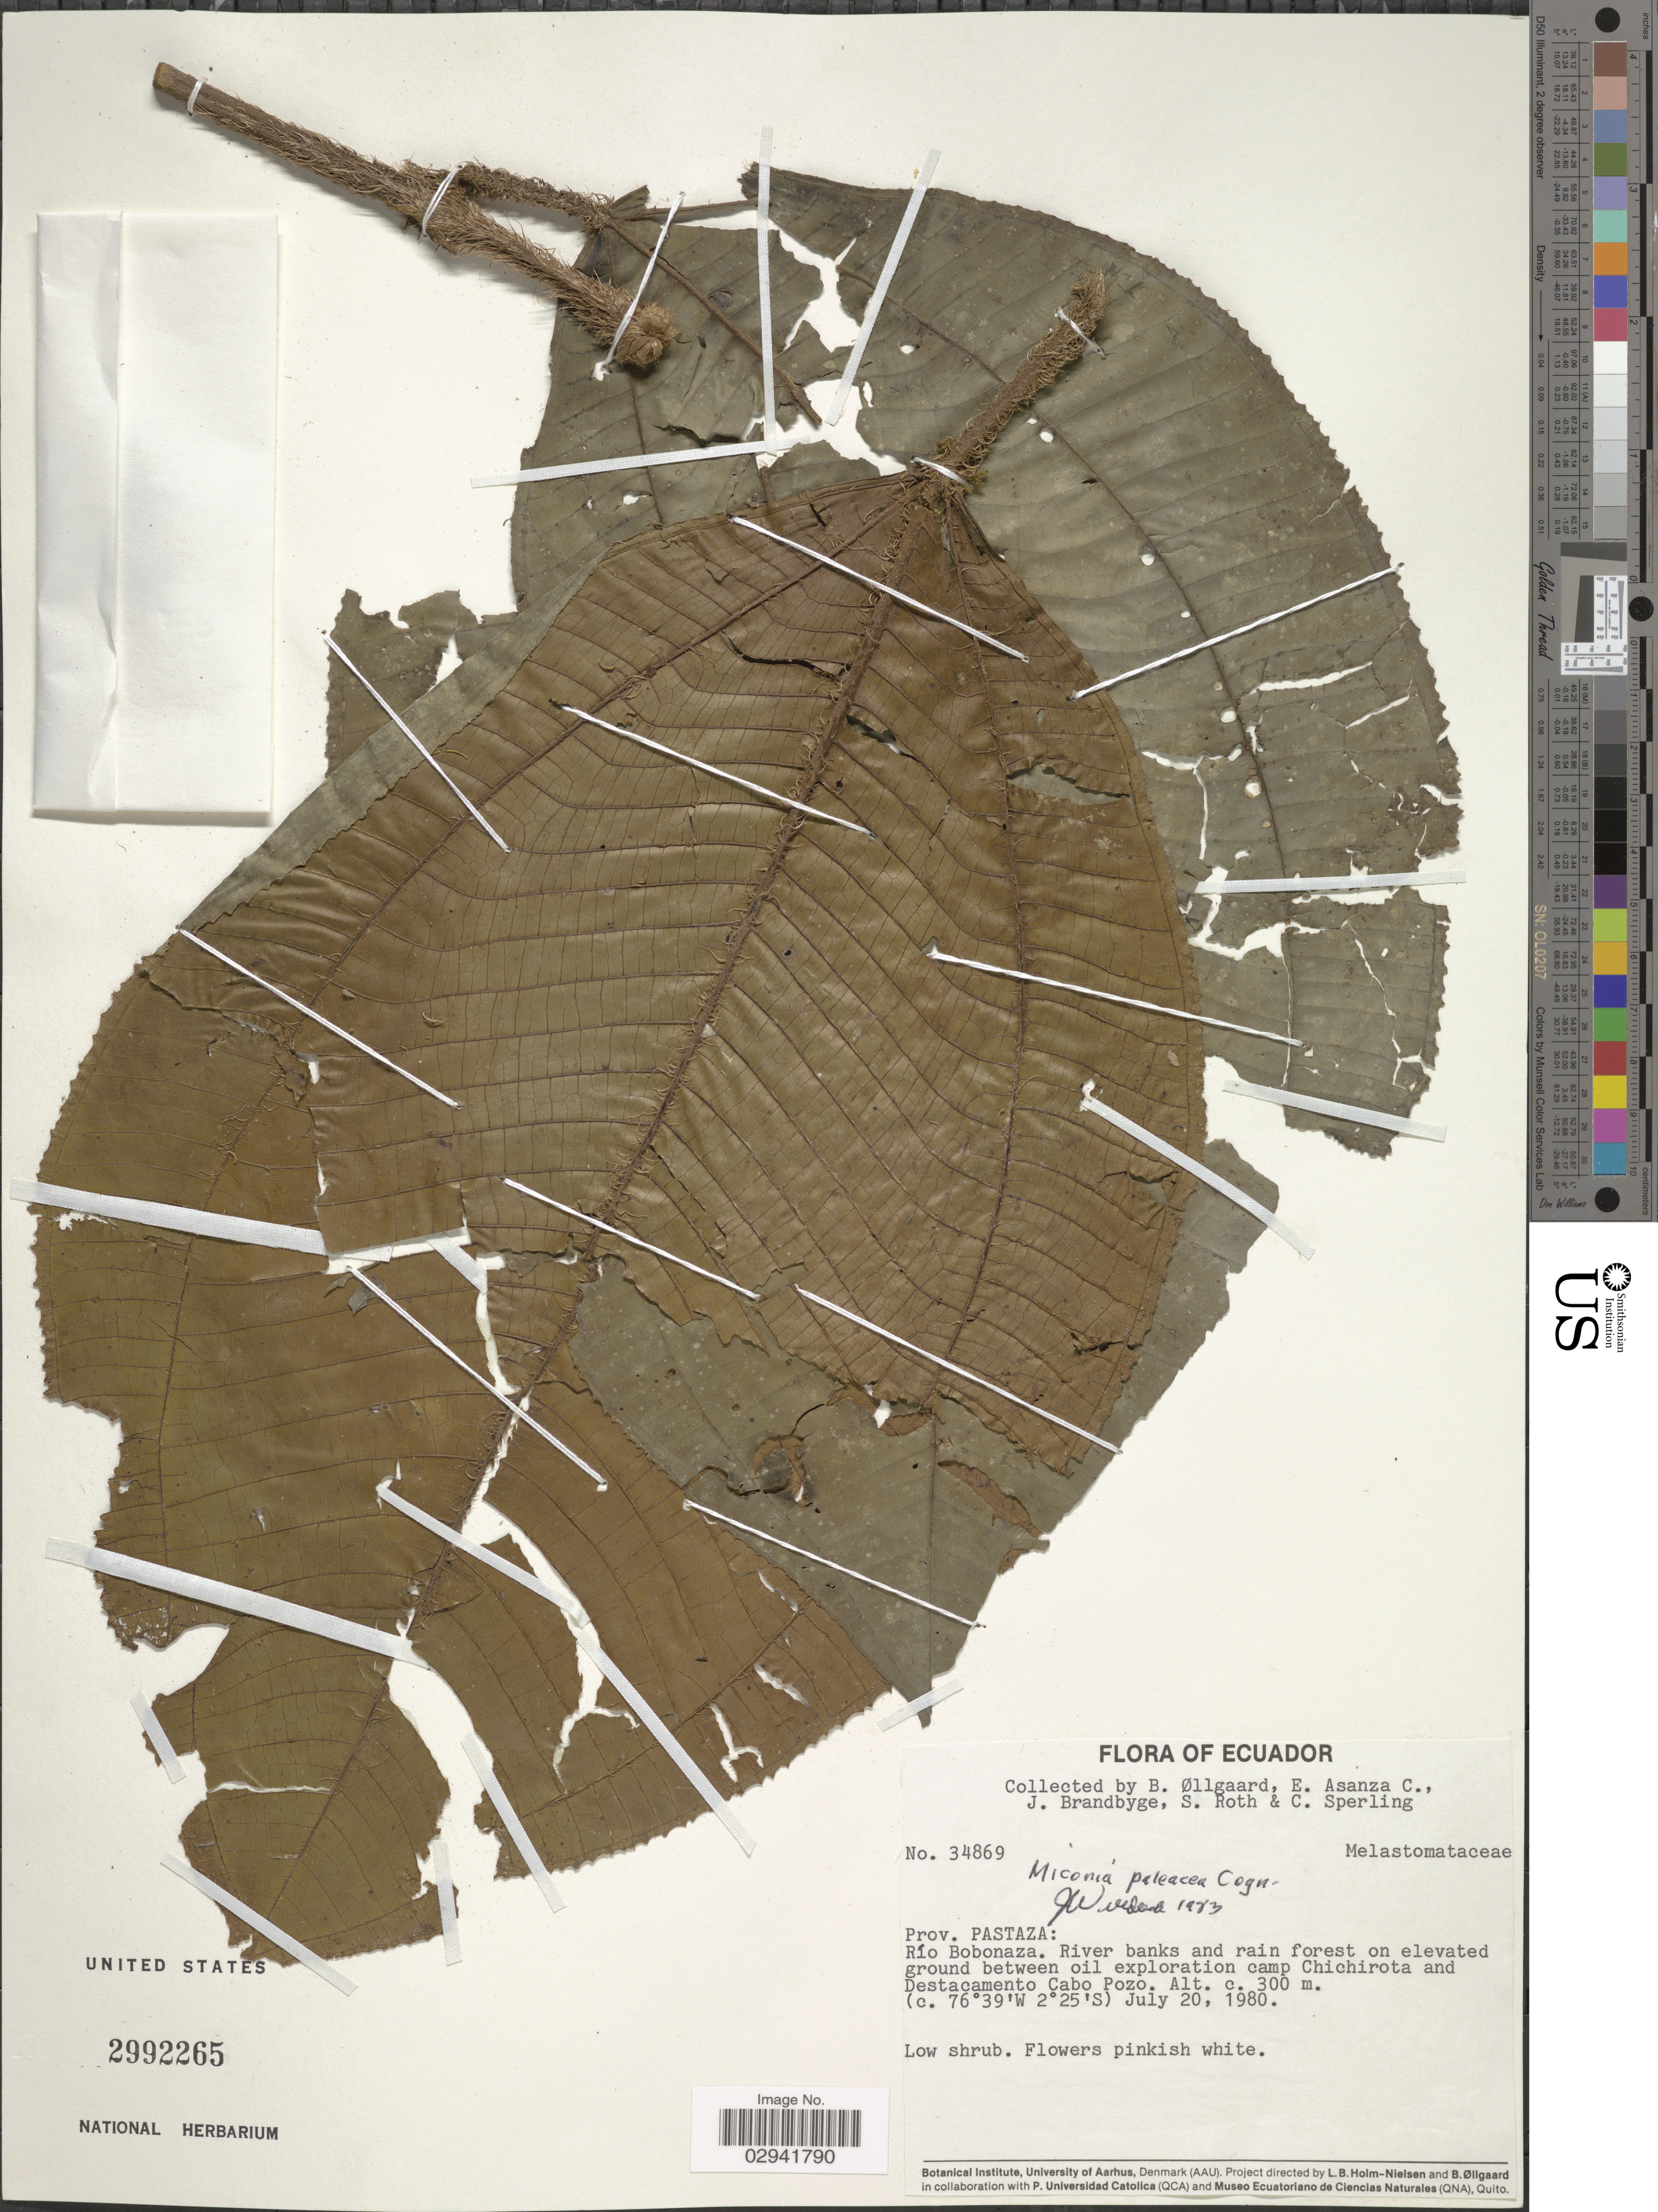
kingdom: Plantae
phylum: Tracheophyta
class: Magnoliopsida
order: Myrtales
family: Melastomataceae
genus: Miconia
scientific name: Miconia paleacea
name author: Cogn.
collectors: B. Øllgaard, E. Asanza C., J. Brandbyge, S. Roth & C. Sperling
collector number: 34869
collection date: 1980-07-20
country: Ecuador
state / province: Pastaza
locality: Río Bobonaza. river banks and rain forest on elevated ground between oil exploration camp Chichirota and Destacamento Cabo Pozo.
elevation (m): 300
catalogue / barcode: US 2992265